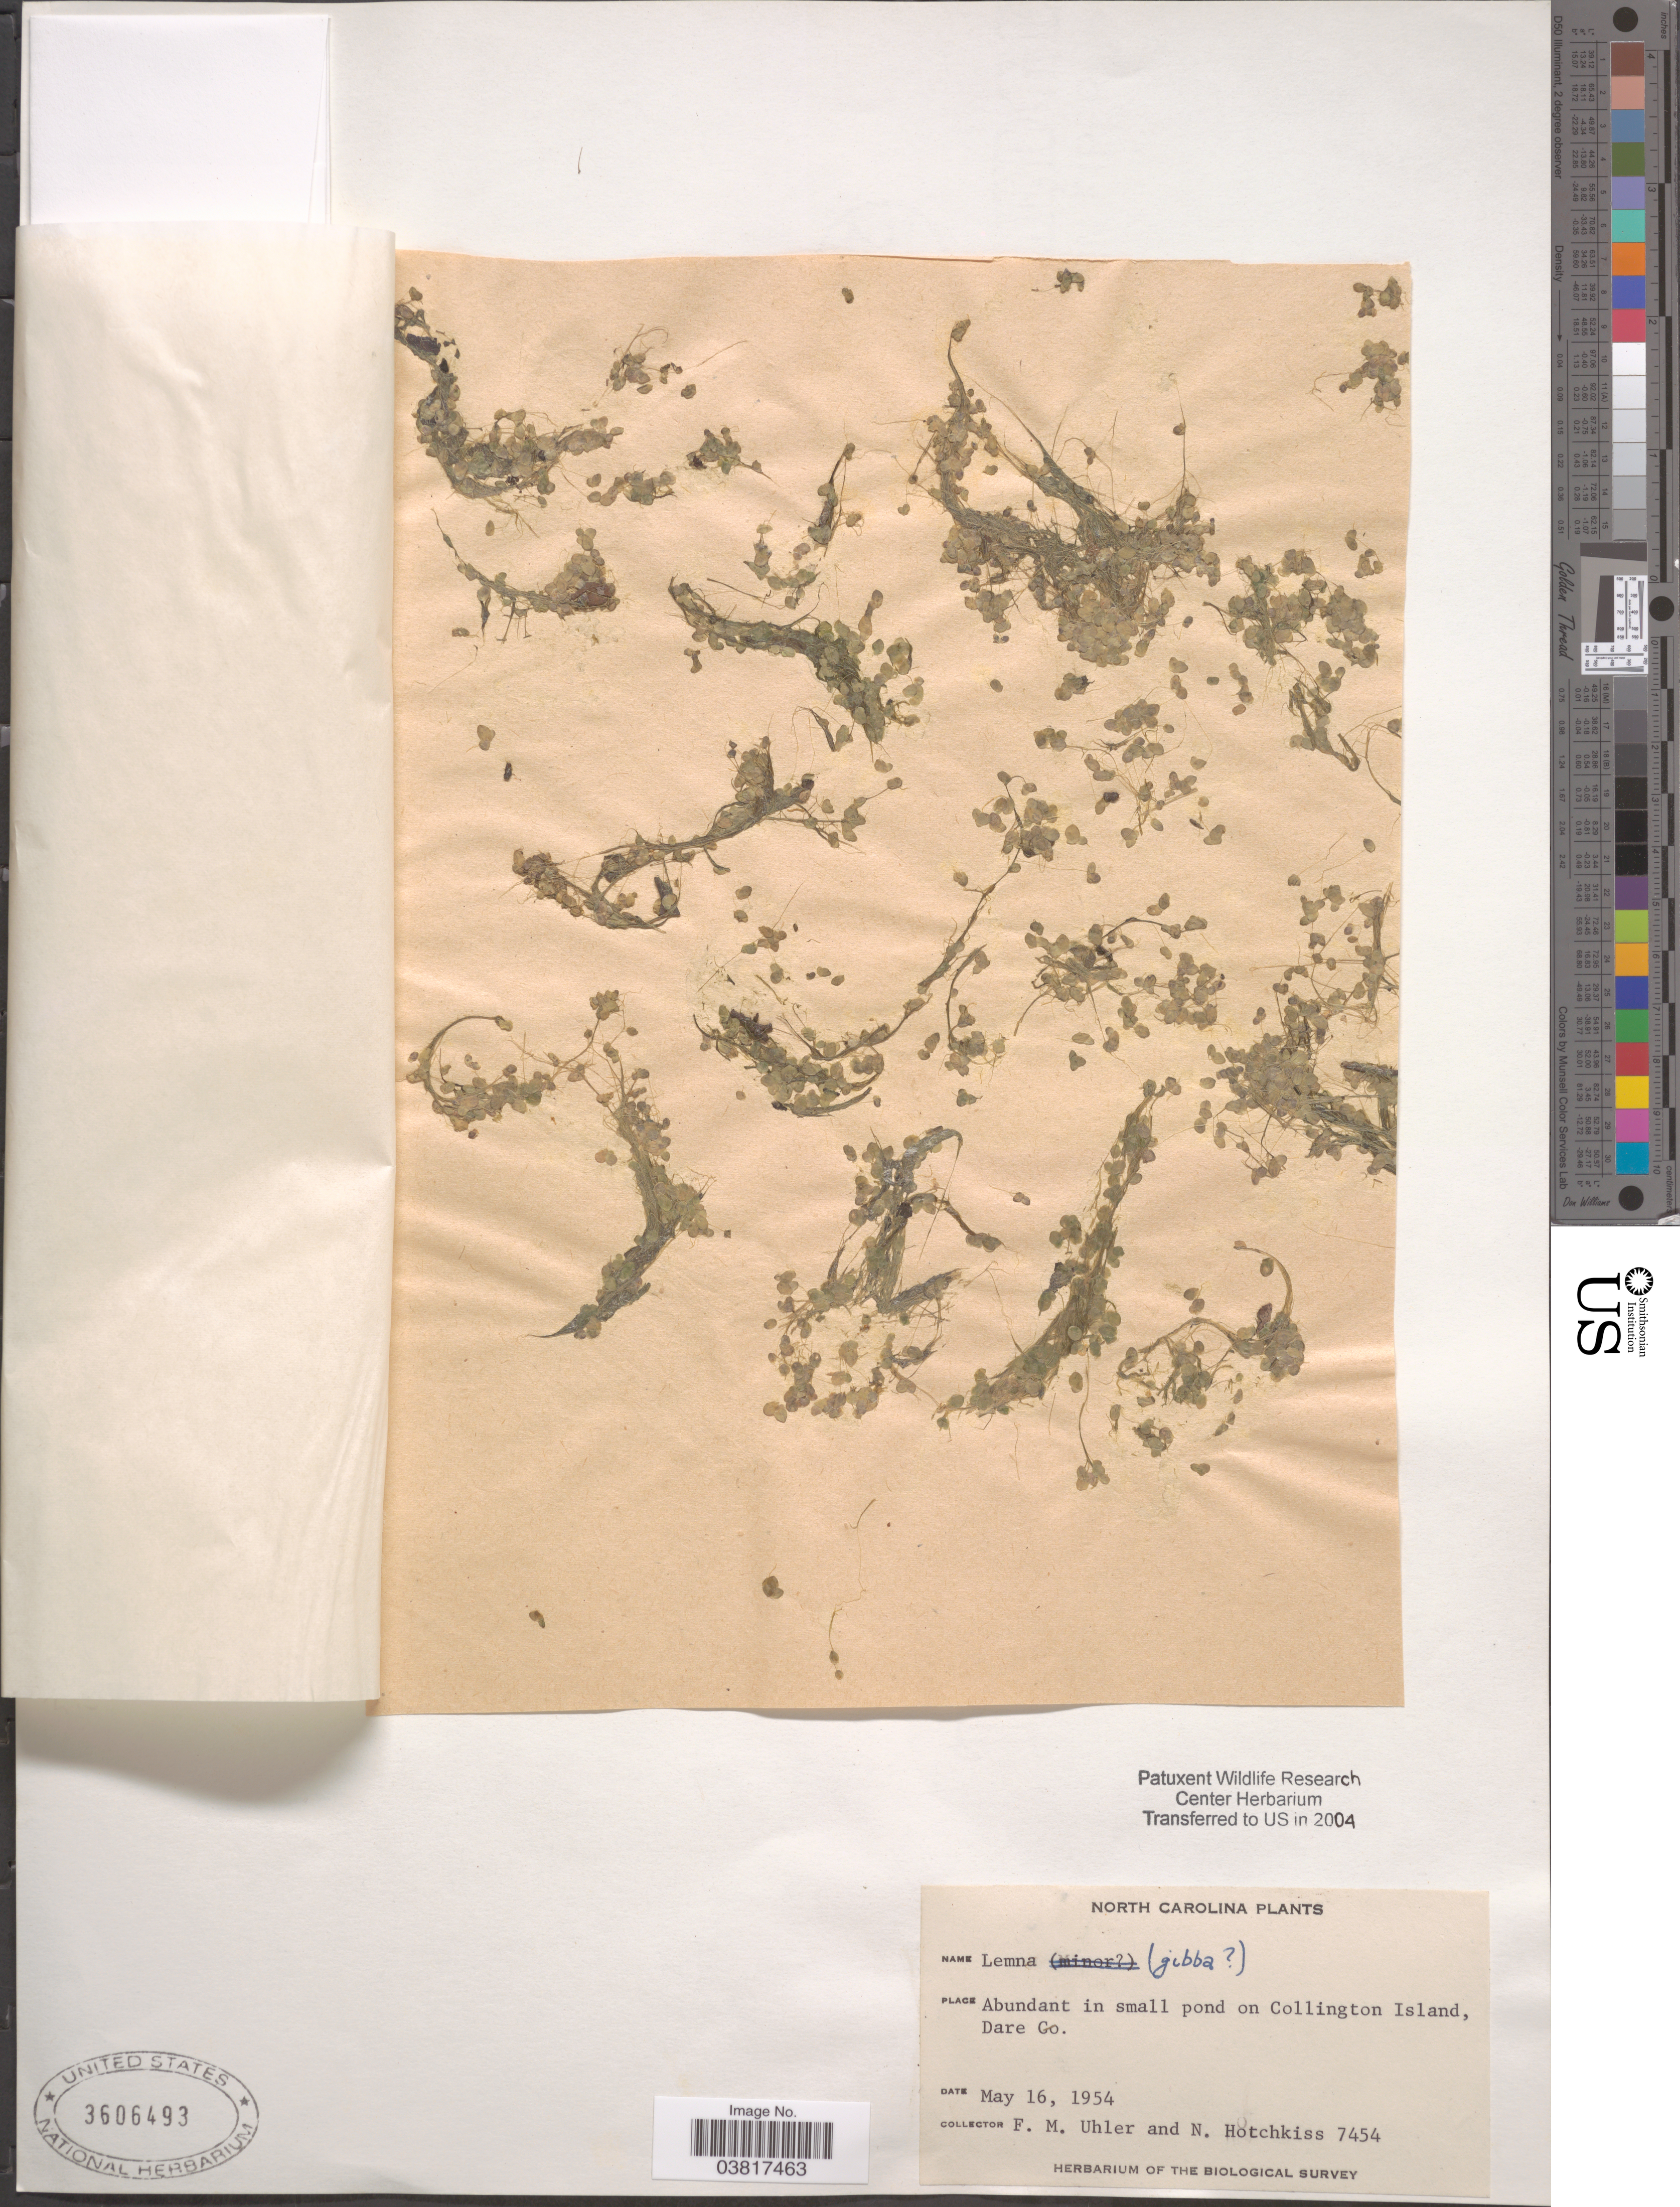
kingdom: Plantae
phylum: Tracheophyta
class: Liliopsida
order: Alismatales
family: Araceae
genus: Lemna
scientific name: Lemna gibba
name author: L.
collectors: F. M. Uhler & N. Hotchkiss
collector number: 7454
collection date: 1954-05-16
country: United States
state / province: North Carolina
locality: In small pond on Collington Island, Dare Co.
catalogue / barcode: US 3606493